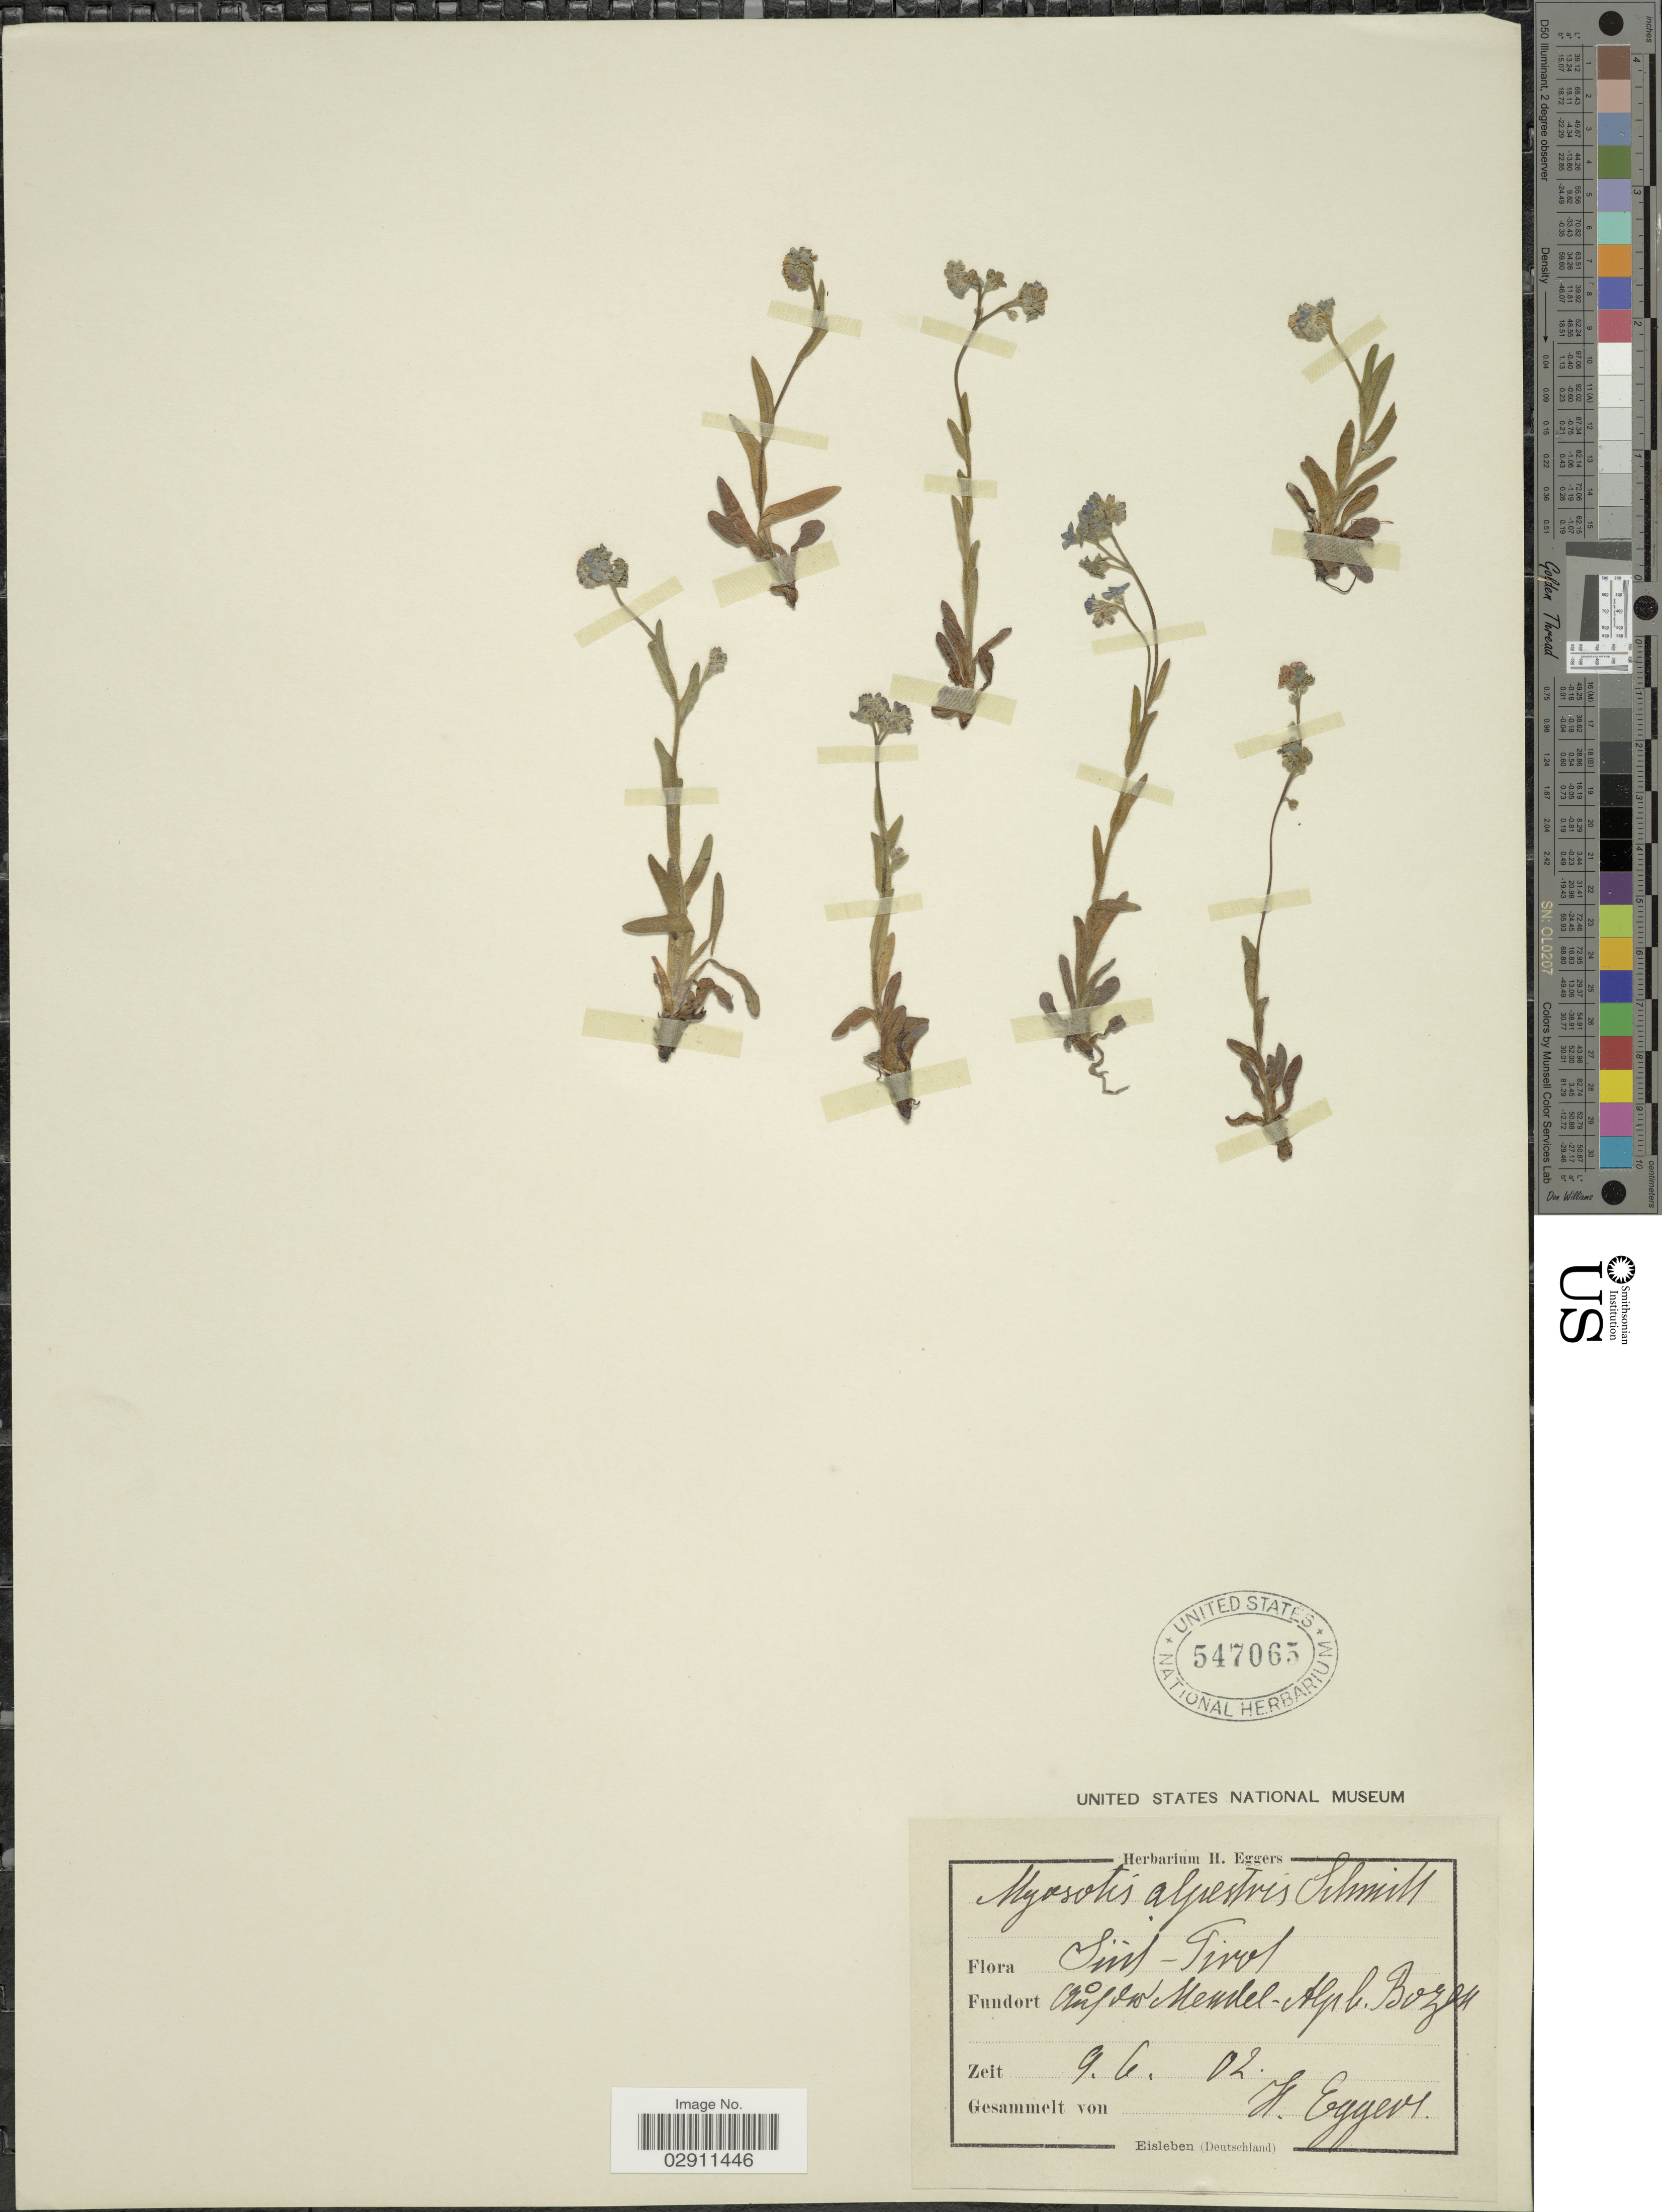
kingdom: Plantae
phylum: Tracheophyta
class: Magnoliopsida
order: Boraginales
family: Boraginaceae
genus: Myosotis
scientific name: Myosotis alpestris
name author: F.W. Schmidt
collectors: H. Eggers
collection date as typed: Transcribed d/m/y: 9/6/2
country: Italy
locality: Sud - Tirol, Fundort Auf das Mendel-Alp b Bozen.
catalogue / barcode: US 547065